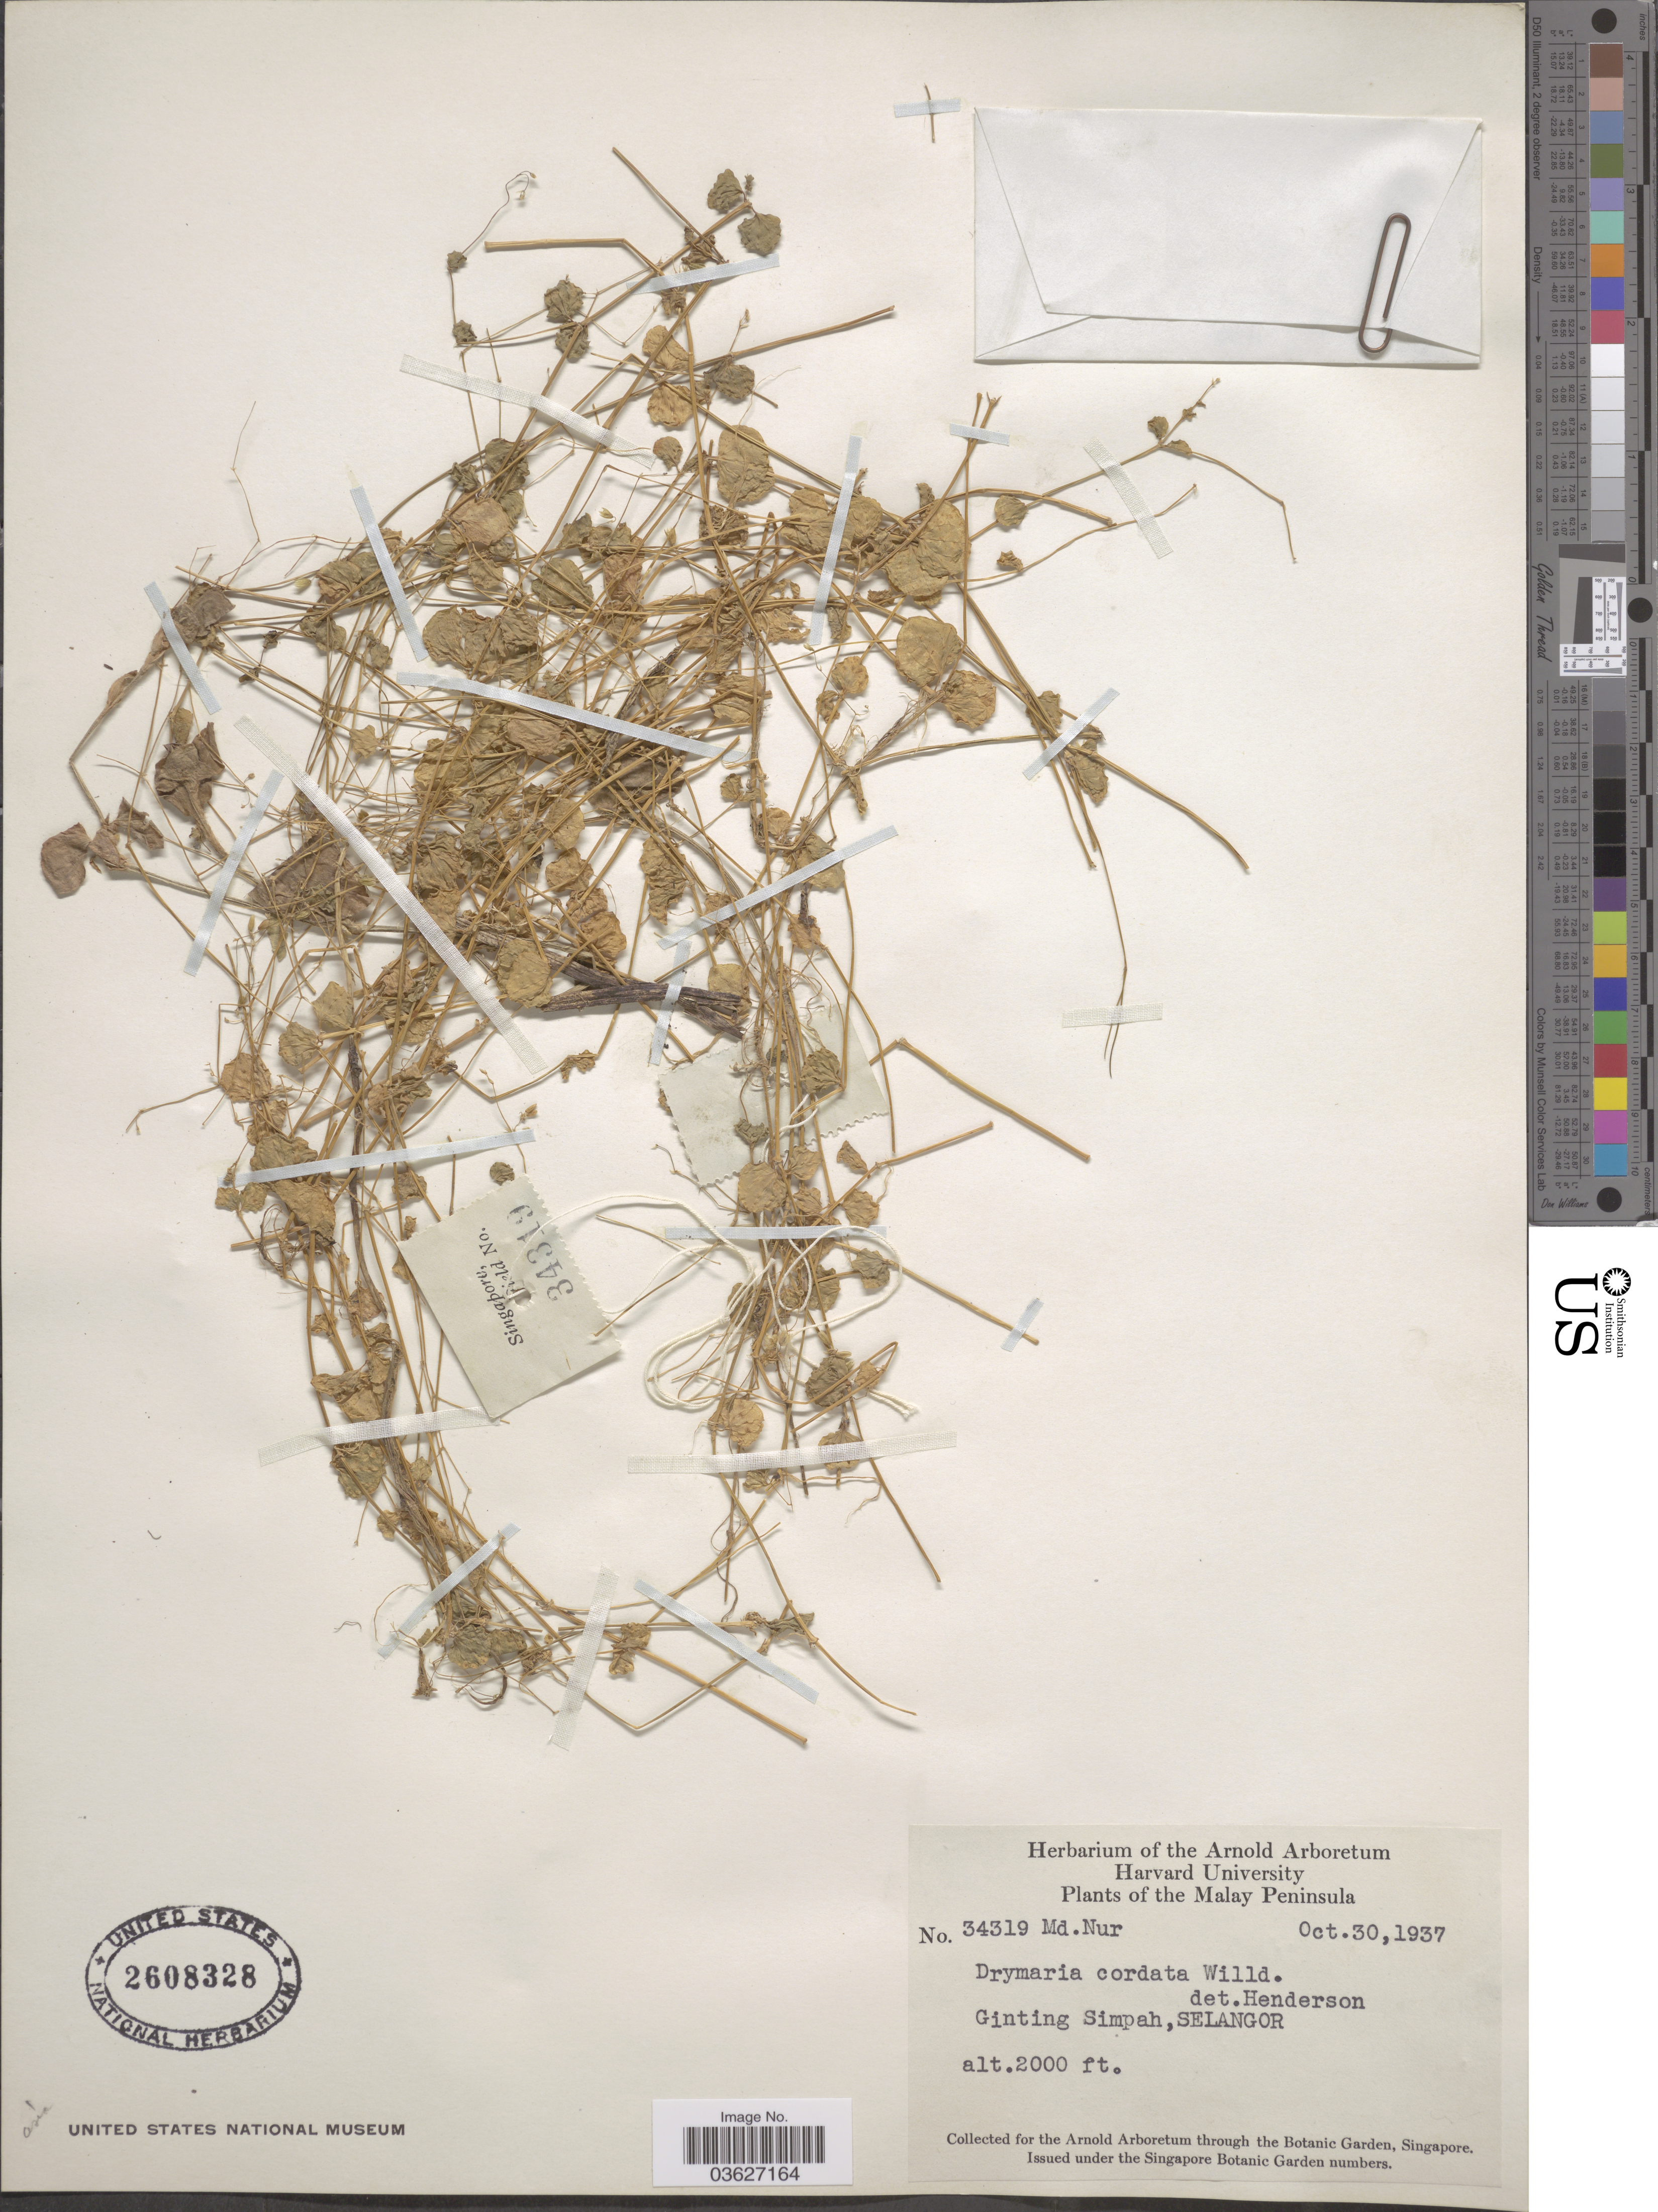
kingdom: Plantae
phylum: Tracheophyta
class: Magnoliopsida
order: Caryophyllales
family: Caryophyllaceae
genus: Drymaria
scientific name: Drymaria cordata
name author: (L.) Willd. ex Schult.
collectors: M. Nur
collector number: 34319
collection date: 1937-10-30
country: Malaysia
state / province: Selangor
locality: Malay Peninsula. Ginting Simpah.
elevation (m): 610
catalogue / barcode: US 2608328